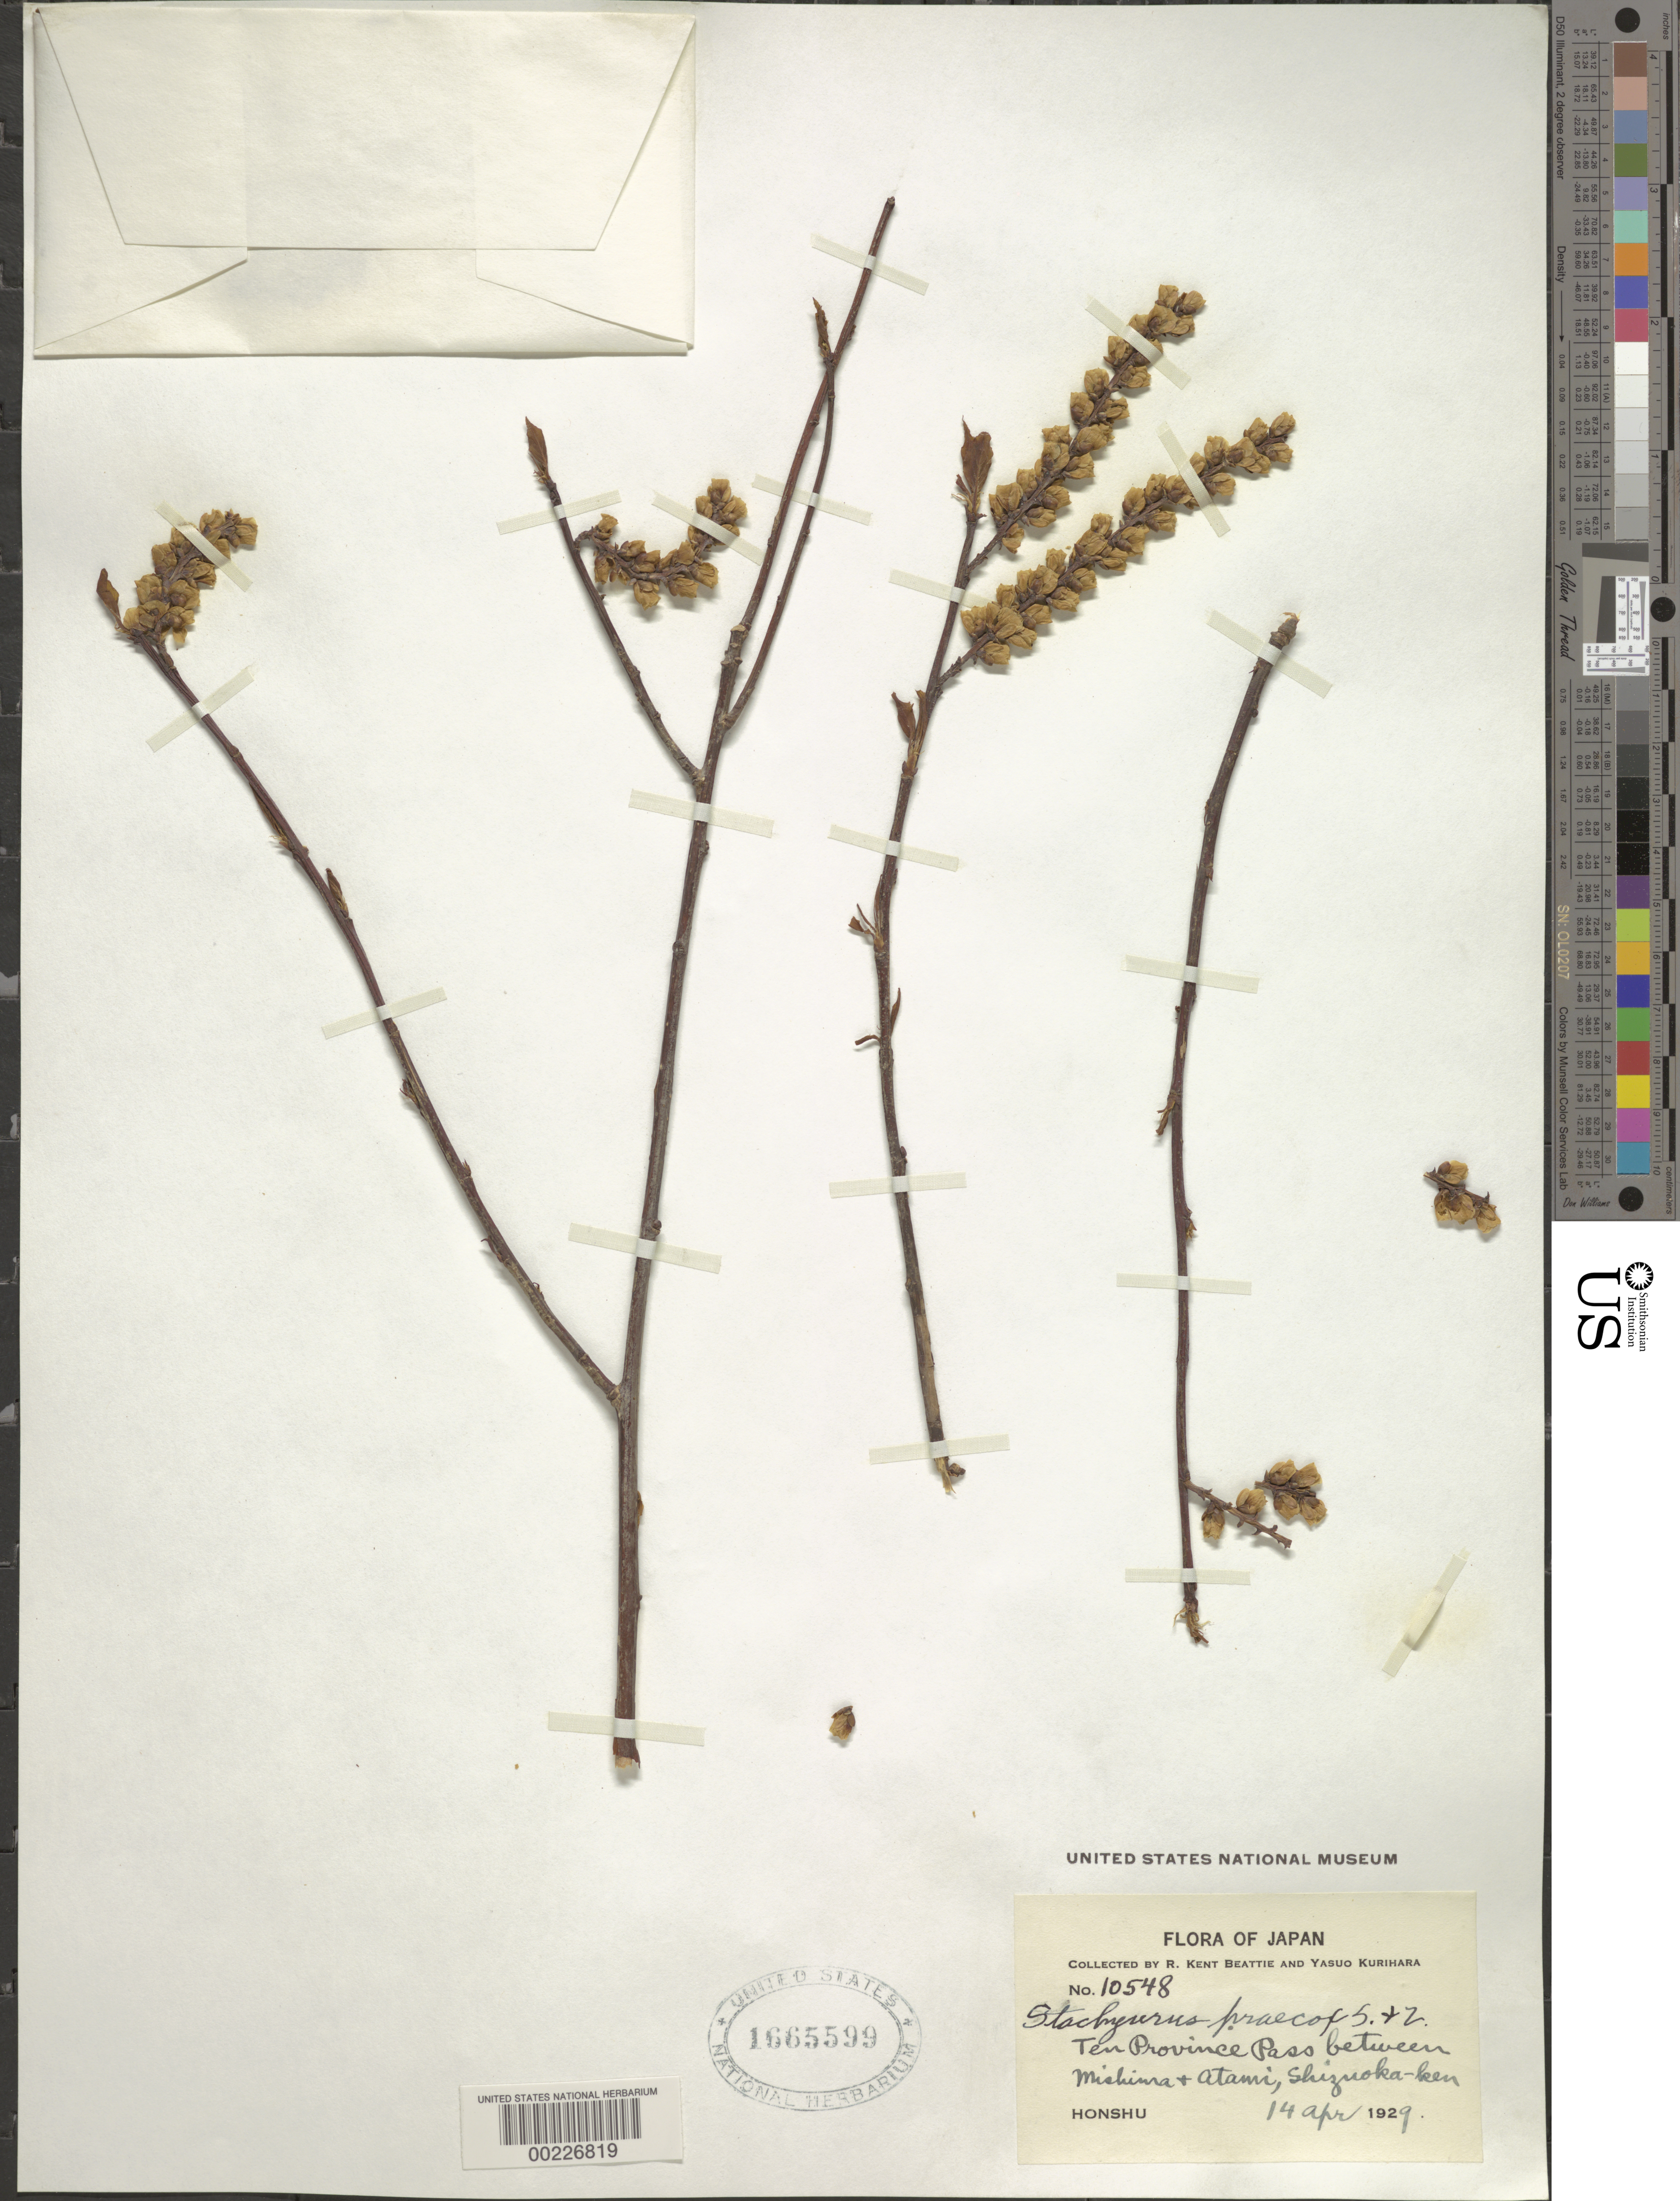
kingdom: Plantae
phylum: Tracheophyta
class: Magnoliopsida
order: Crossosomatales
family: Stachyuraceae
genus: Stachyurus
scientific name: Stachyurus praecox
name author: Siebold & Zucc.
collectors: R. K. Beattie & Y. Kurihara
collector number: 10548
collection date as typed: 14 Apr 1929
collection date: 1929-04-14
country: Japan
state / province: Sizuoka (?)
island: Honshu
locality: Ten province pass between mishima and atami, shiznoka-ken (?)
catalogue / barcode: US 1665599